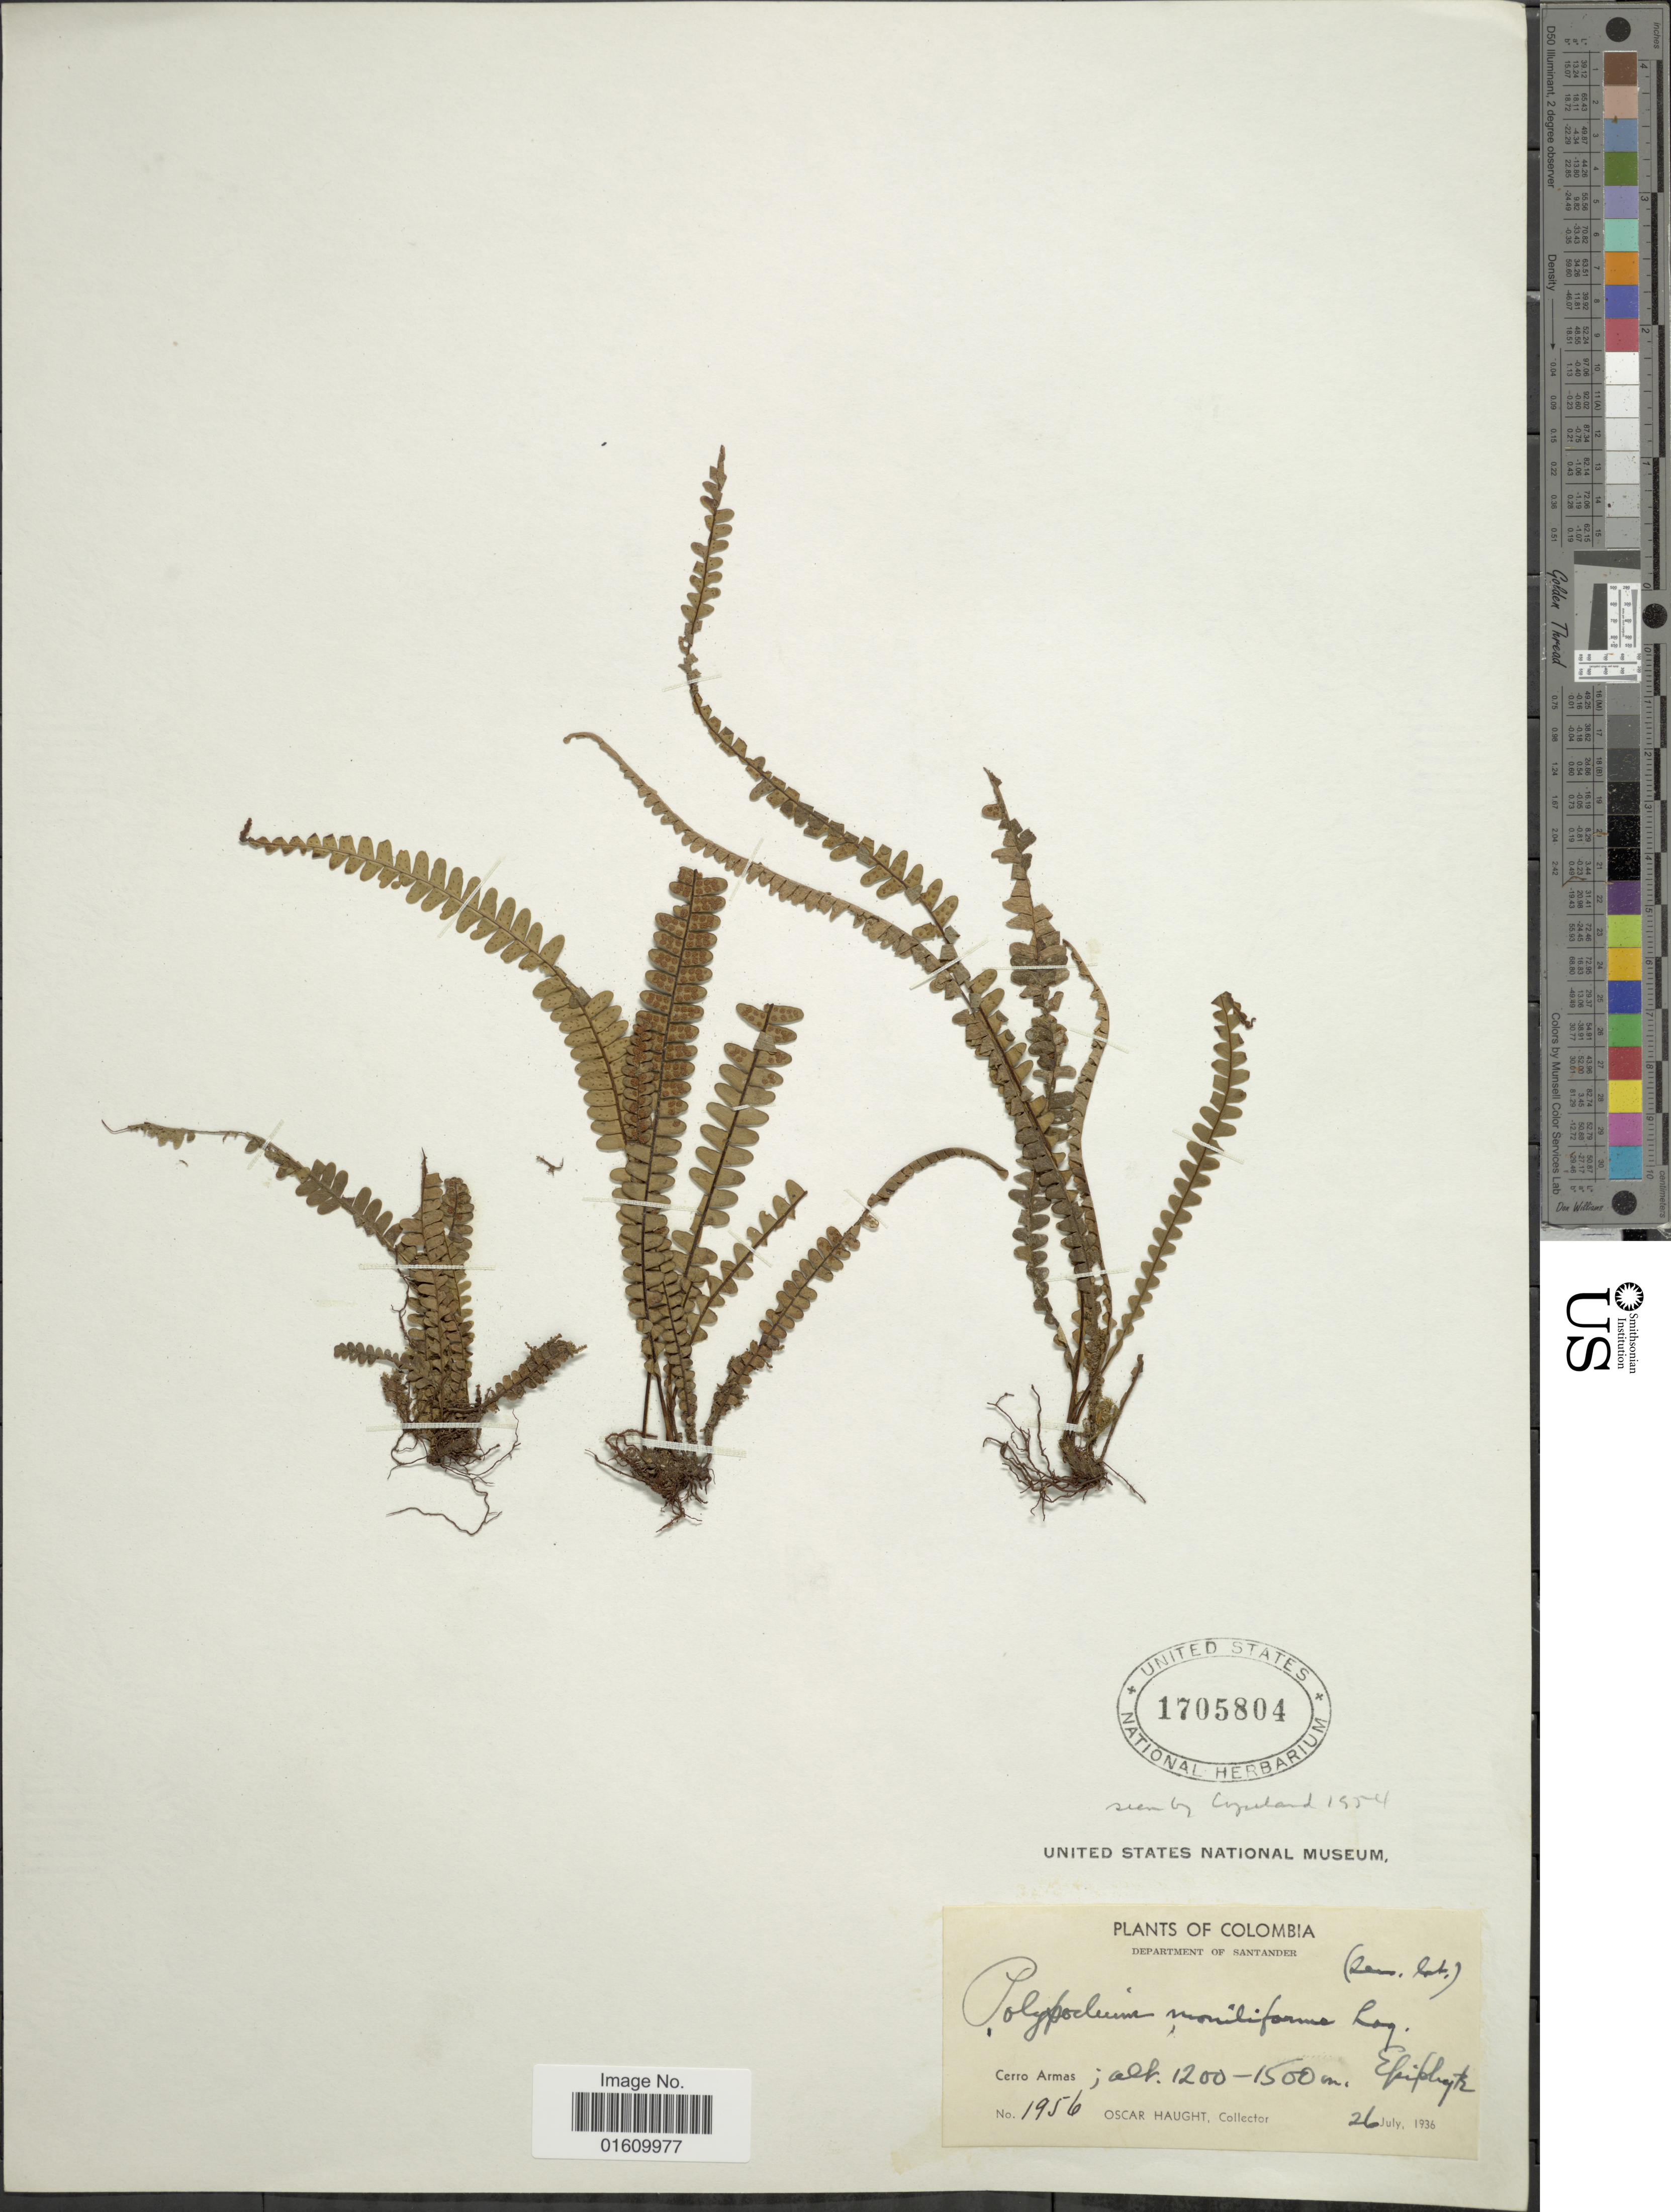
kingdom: Plantae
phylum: Tracheophyta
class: Polypodiopsida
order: Polypodiales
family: Polypodiaceae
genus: Melpomene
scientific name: Melpomene moniliformis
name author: (Lag. ex Sw.) A.R. Sm. & R.C. Moran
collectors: O. L. Haught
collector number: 1956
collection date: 1936-07-26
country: Colombia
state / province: Santander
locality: Departement of Santander, Cerro Armas.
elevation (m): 1200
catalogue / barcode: US 1705804